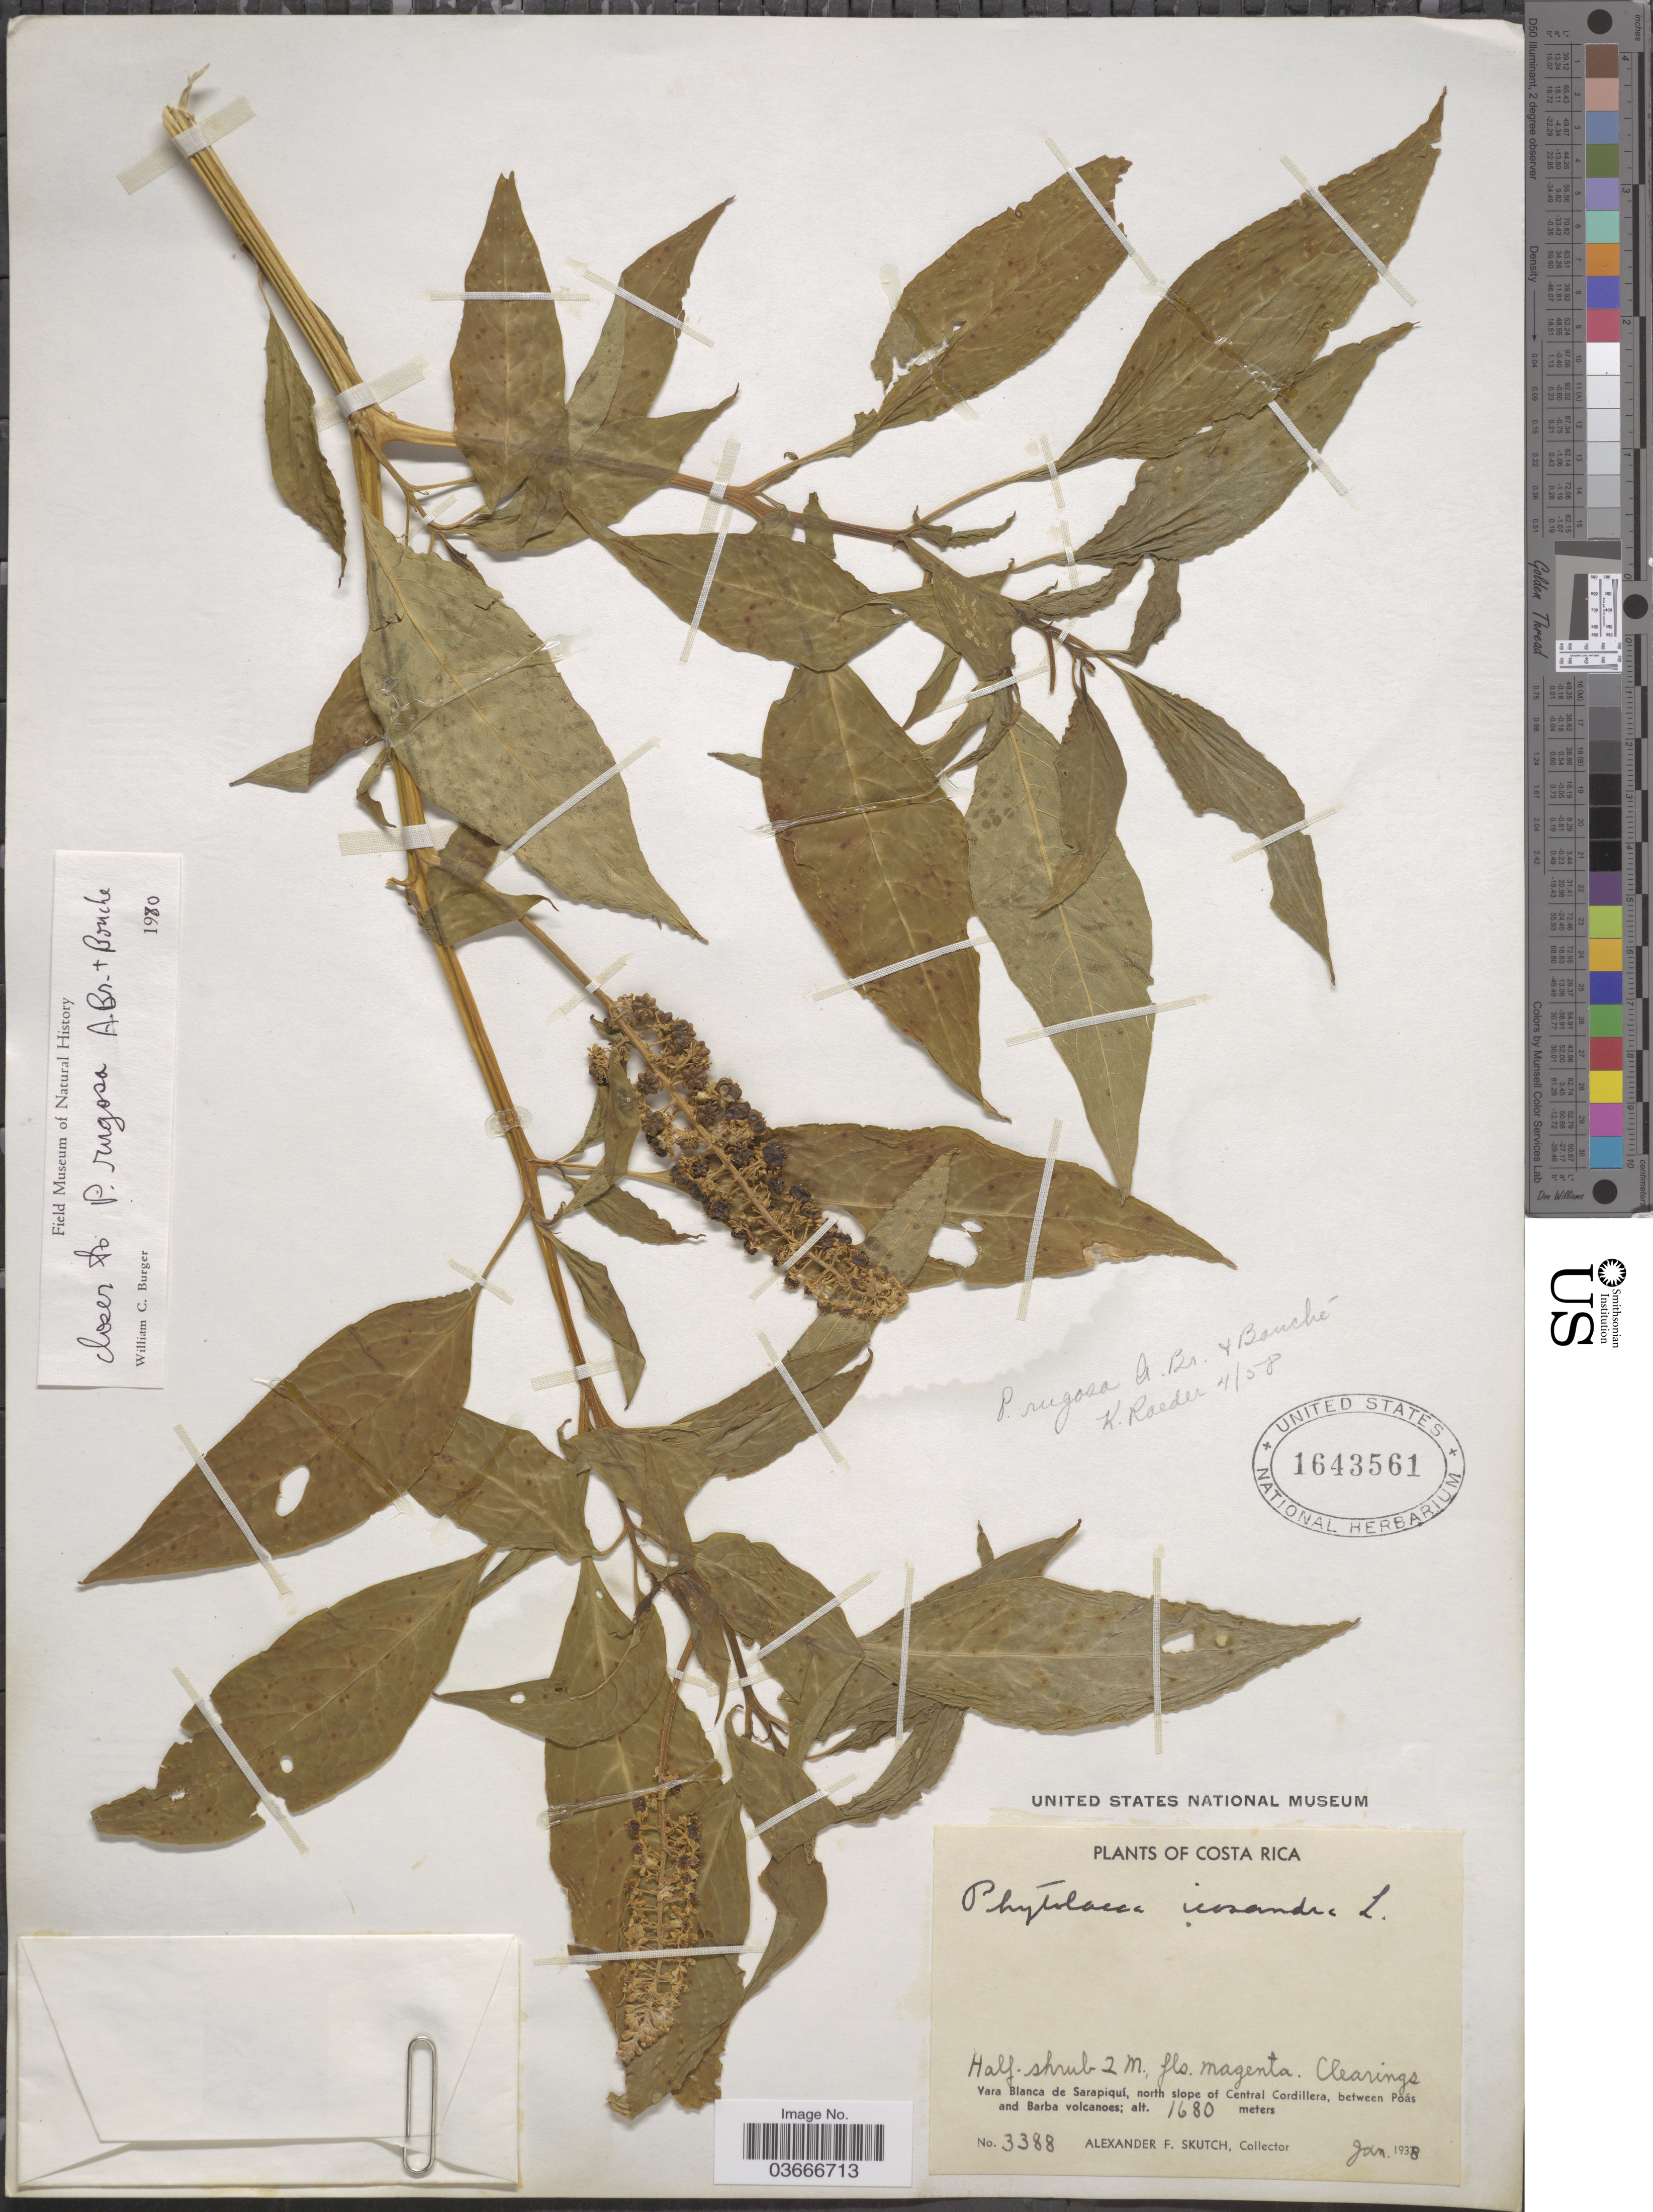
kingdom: Plantae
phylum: Tracheophyta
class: Magnoliopsida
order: Caryophyllales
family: Phytolaccaceae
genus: Phytolacca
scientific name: Phytolacca rugosa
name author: A. Braun & C.D. Bouché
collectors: A. F. Skutch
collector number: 3388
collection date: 1938-01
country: Costa Rica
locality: Vara Blanca de Sarapiquí, north slope of Central Cordillera, between Poás and Barba volcanoes.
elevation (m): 1680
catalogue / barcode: US 1643561